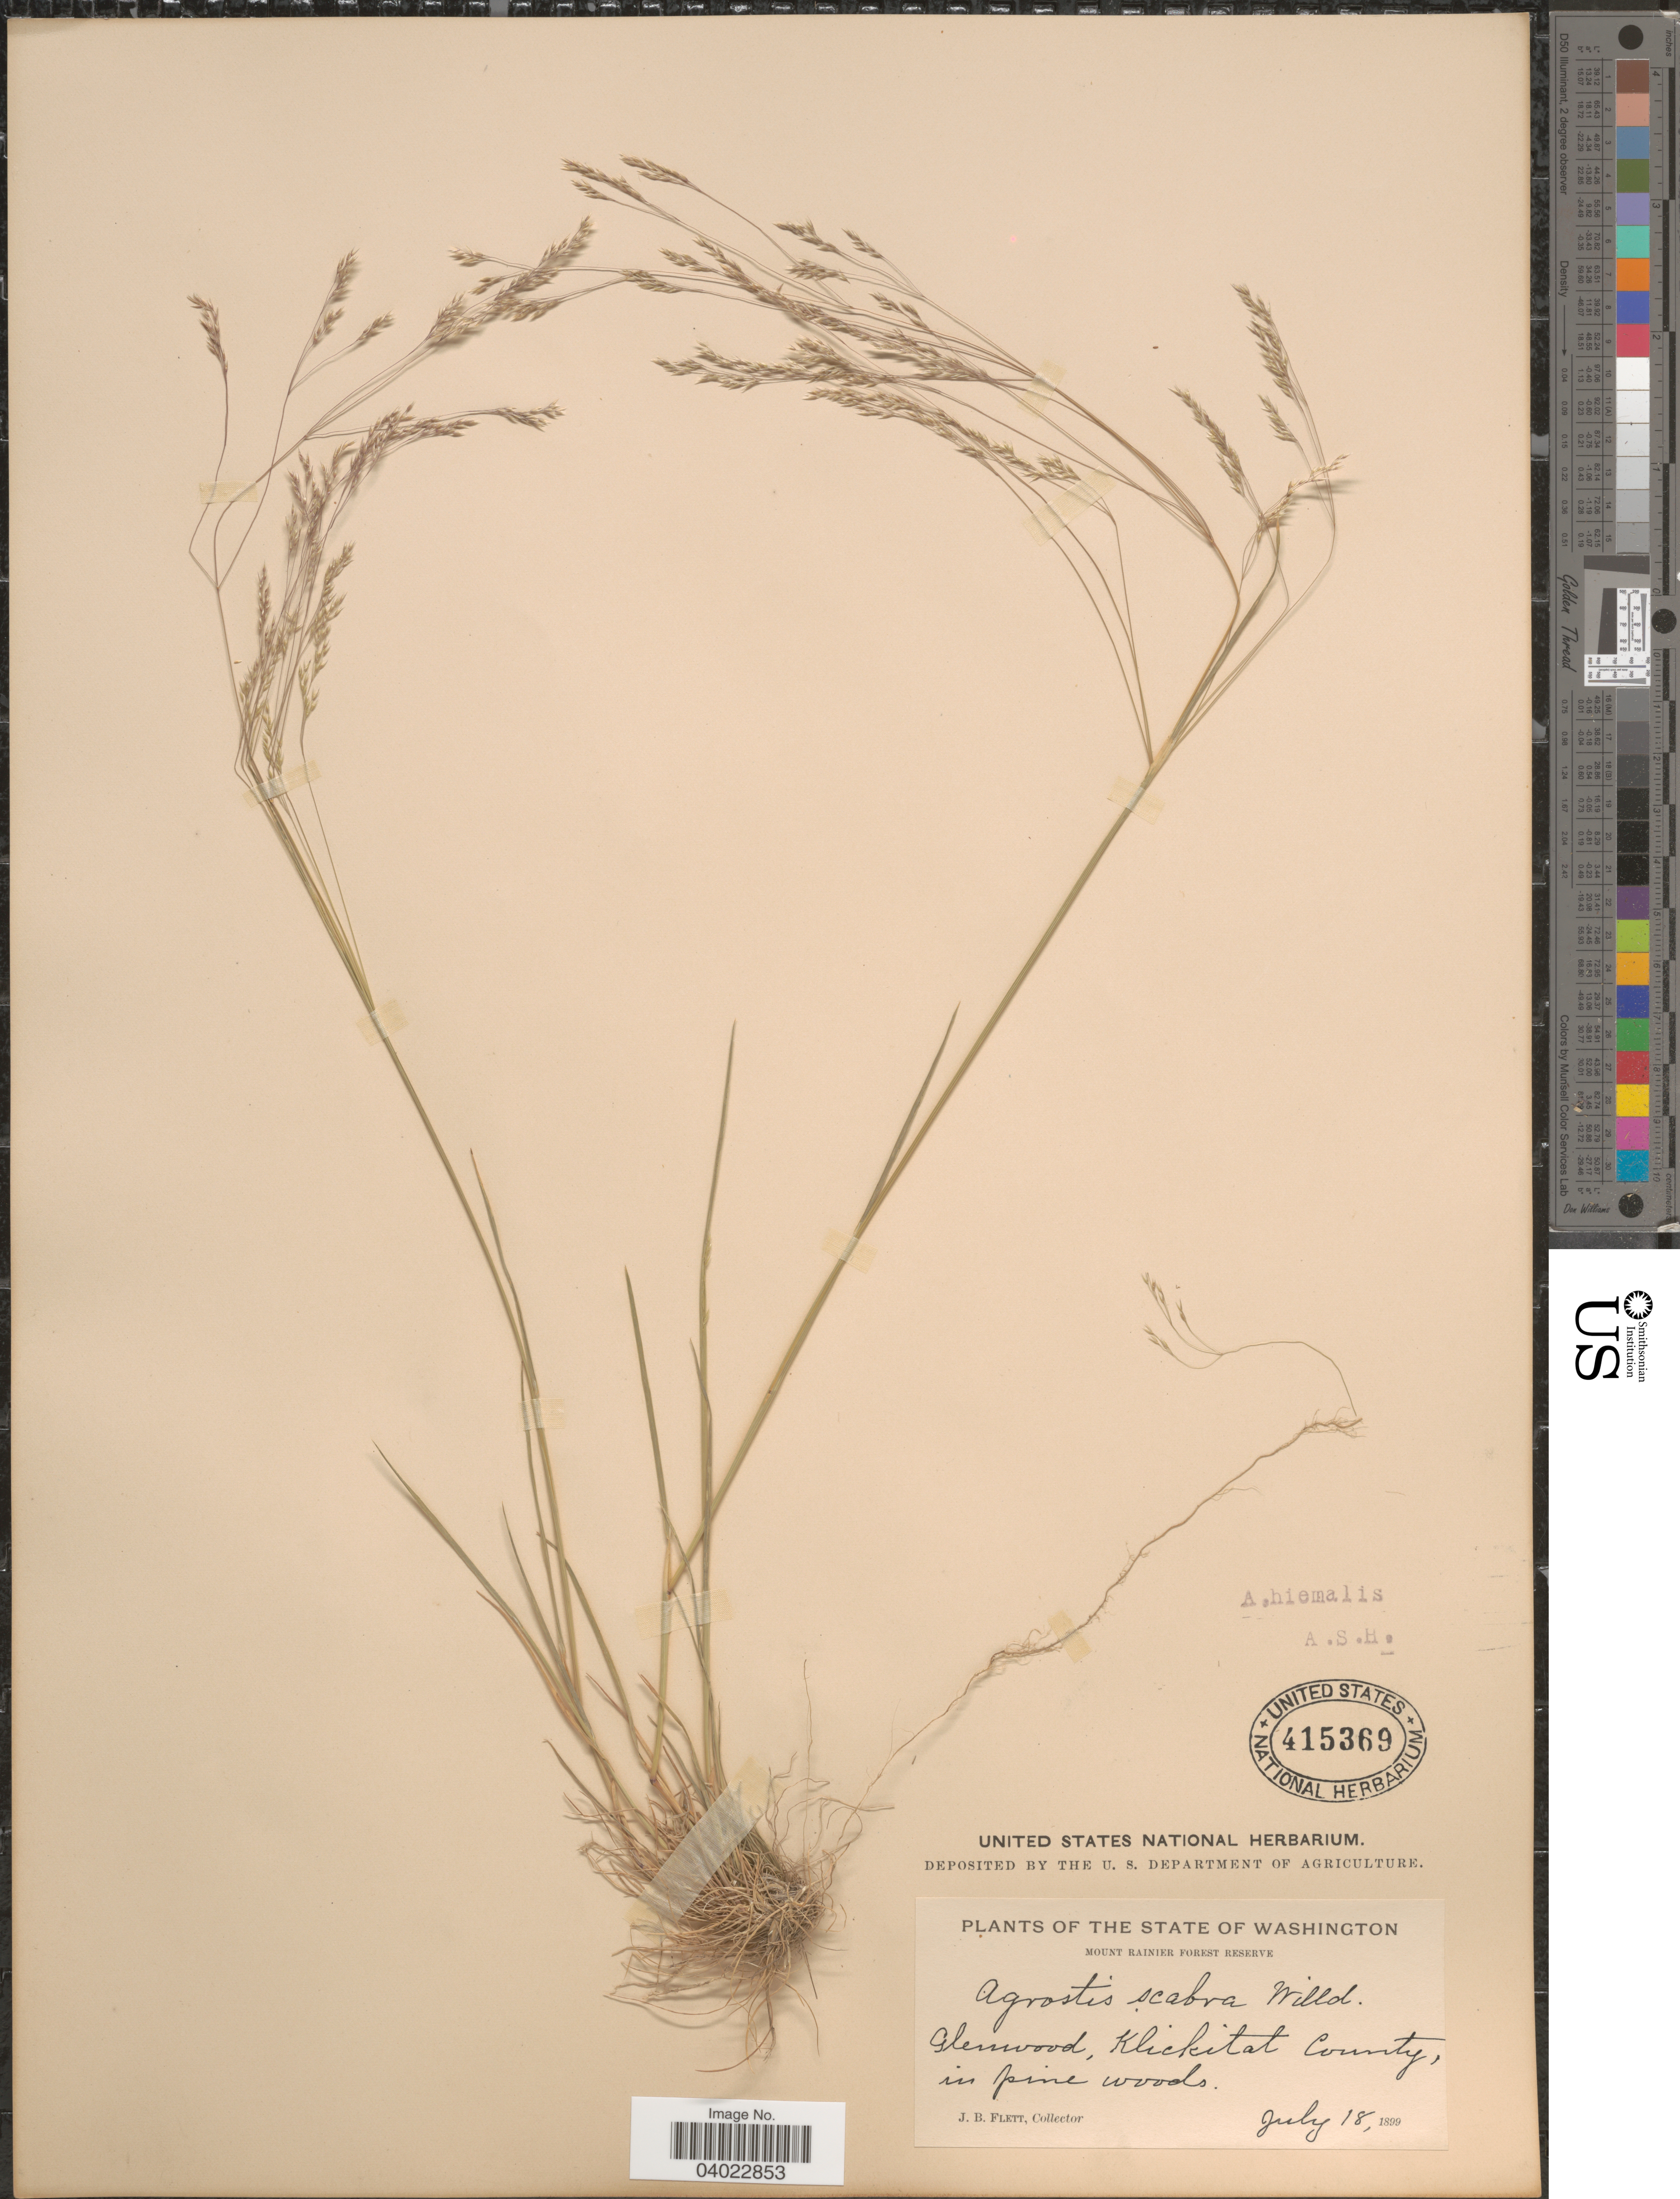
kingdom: Plantae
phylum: Tracheophyta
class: Liliopsida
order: Poales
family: Poaceae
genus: Agrostis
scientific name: Agrostis scabra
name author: Willd.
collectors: J. Flett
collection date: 1899-07-18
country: United States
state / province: Washington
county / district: Klickitat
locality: Mount Rainier Forest Reserve. Glenwood, Klickitat County.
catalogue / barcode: US 415369